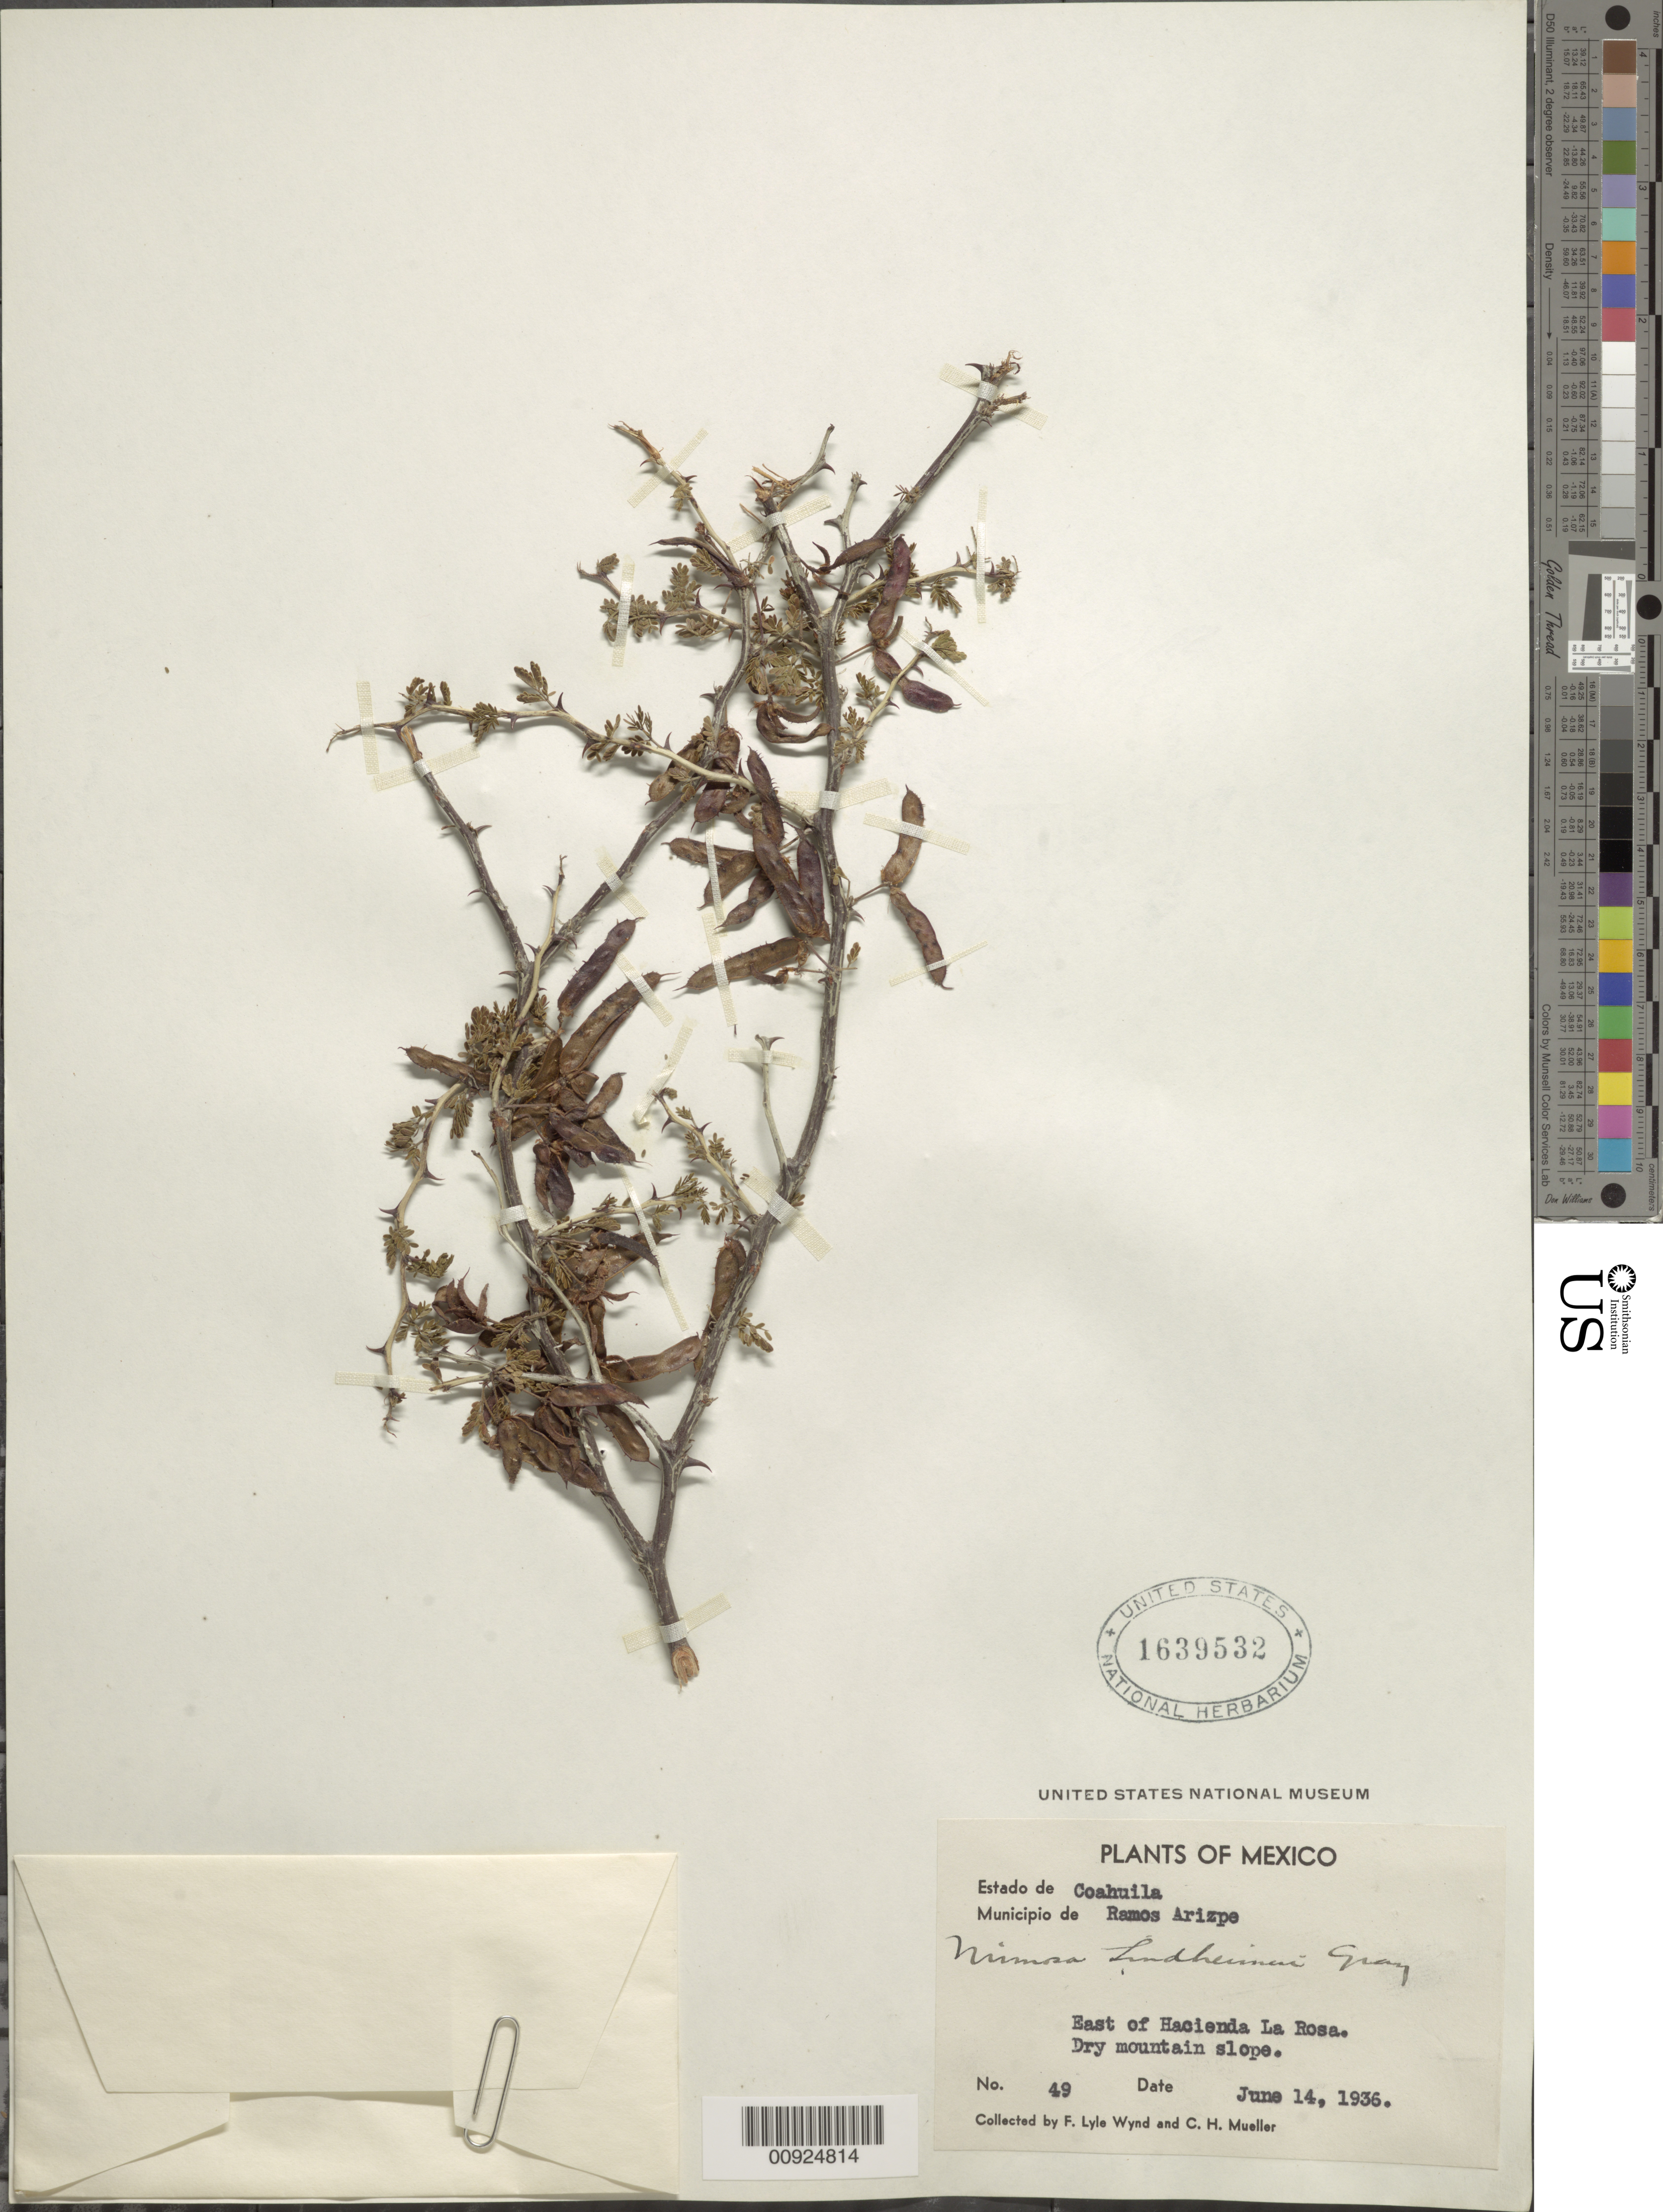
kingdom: Plantae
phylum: Tracheophyta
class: Magnoliopsida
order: Fabales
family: Fabaceae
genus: Mimosa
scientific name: Mimosa lindheimeri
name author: A. Gray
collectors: F. L. Wynd & C. H. Mueller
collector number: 49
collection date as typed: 14 Jun 1936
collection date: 1936-06-14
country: Mexico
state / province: Coahuila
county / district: Ramos Arizpe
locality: Estado de Coahuila, Municipio de Ramos Arizpe, East of Hacienda La Rosa.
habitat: Dry mountain slope.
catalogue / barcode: US 1639532